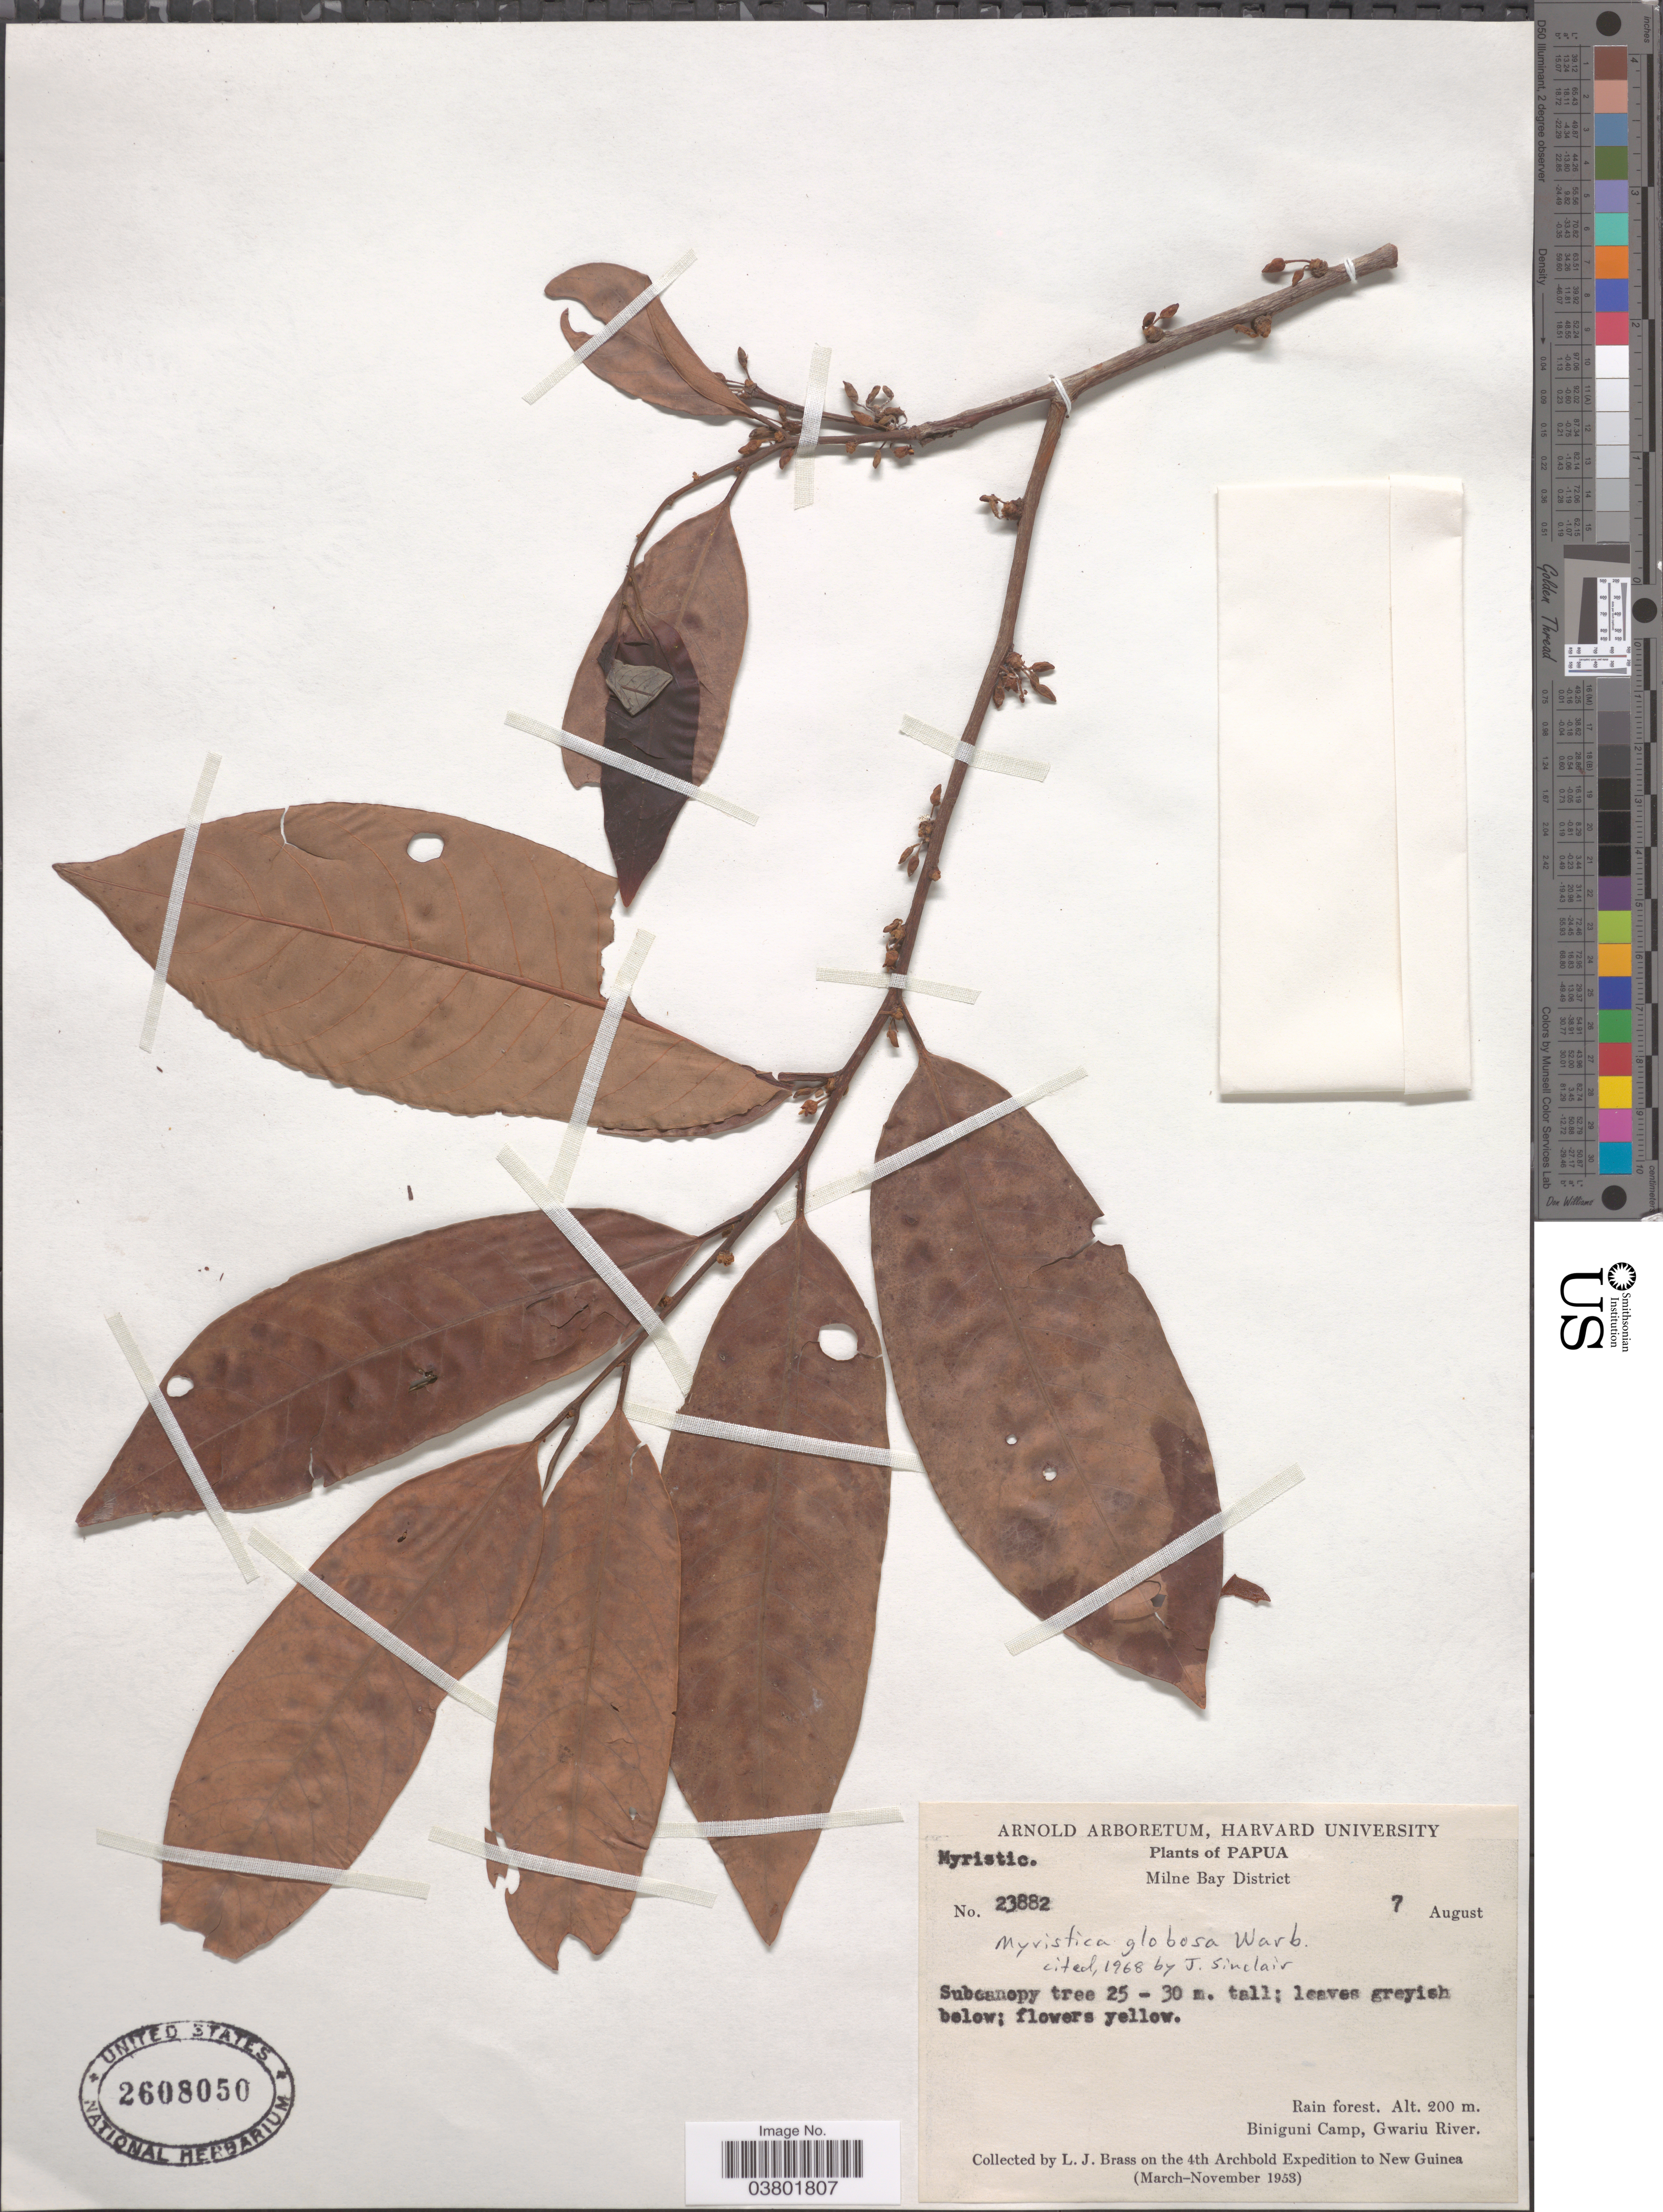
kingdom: Plantae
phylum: Tracheophyta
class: Magnoliopsida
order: Magnoliales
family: Myristicaceae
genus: Myristica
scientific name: Myristica globosa subsp. globosa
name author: Warb.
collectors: L. J. Brass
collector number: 23882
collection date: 1953-08-07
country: Papua New Guinea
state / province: Milne Bay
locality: Papua. Milne Bay District. Biniguni Camp, Gwariu River. New Guinea.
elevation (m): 200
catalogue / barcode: US 2608050